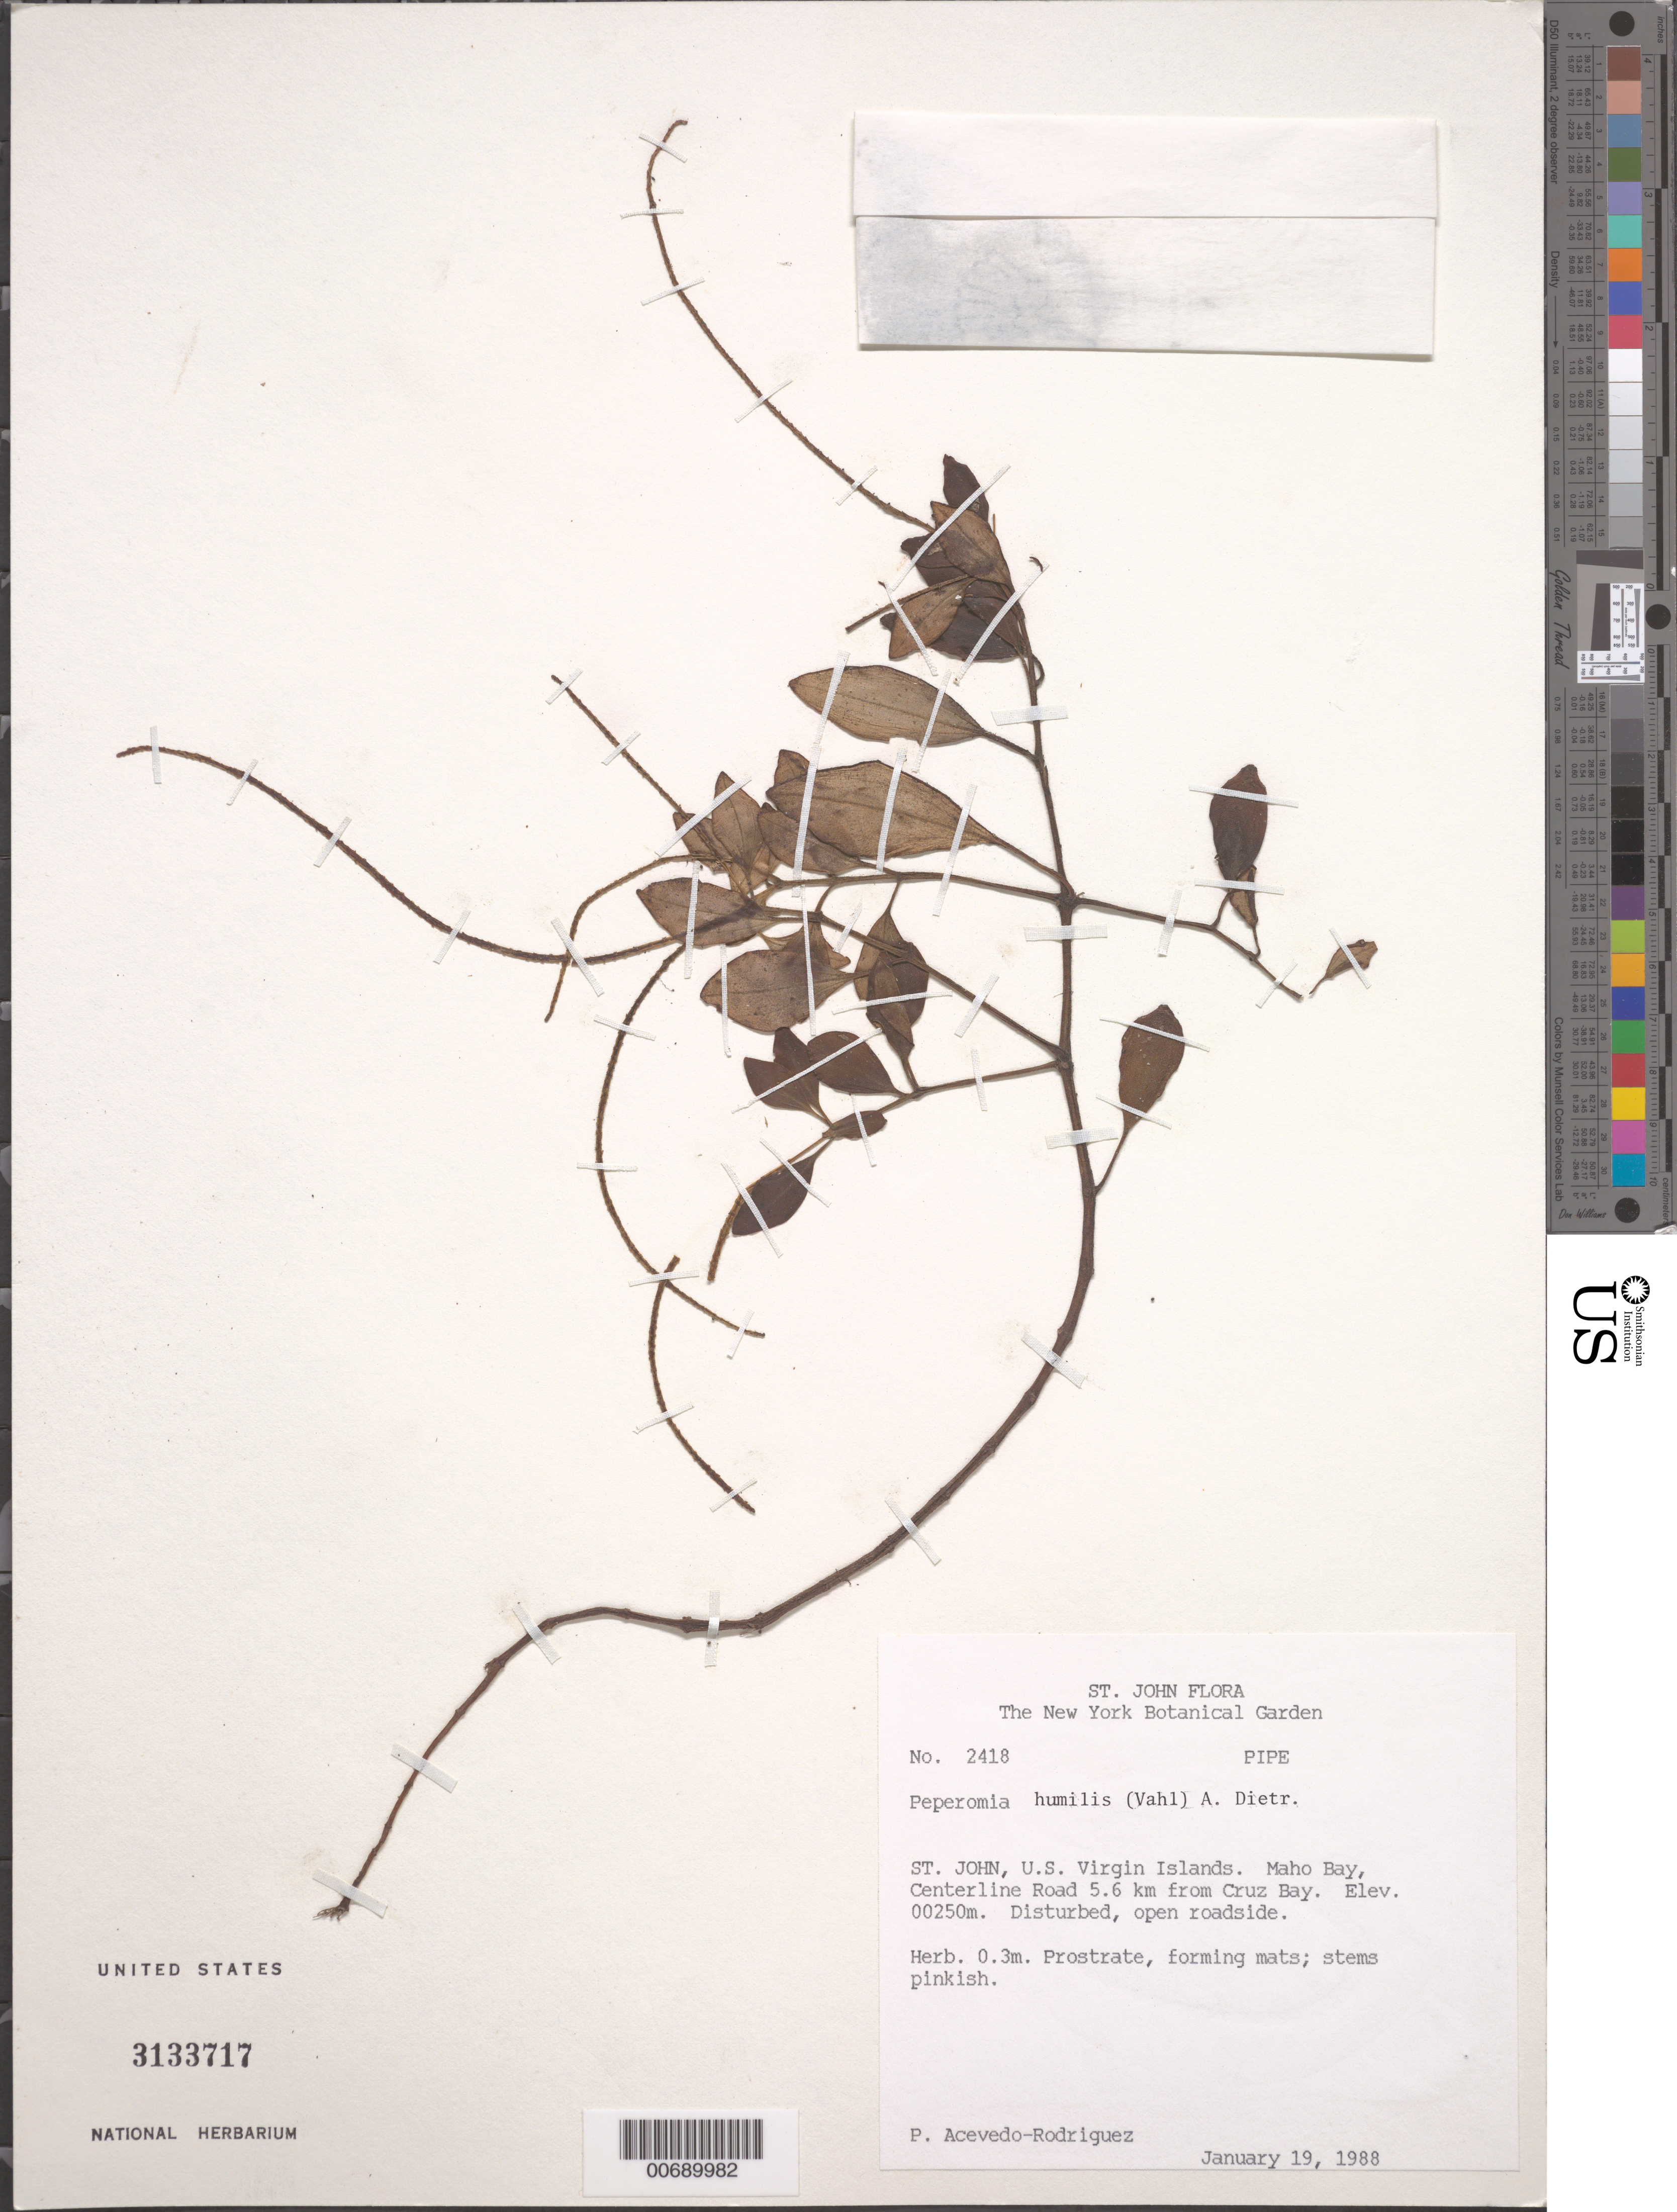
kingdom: Plantae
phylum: Tracheophyta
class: Magnoliopsida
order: Piperales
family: Piperaceae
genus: Peperomia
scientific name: Peperomia humilis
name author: (Vahl) A. Dietr.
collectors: P. Acevedo-Rodr.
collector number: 2418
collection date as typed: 19 Jan 1988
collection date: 1988-01-19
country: U.S. Virgin Islands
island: St. John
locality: Maho Bay Quarter; Center Line Road 5.6 km from Cruz Bay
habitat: Disturbed, open roadside.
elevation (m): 250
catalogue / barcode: US 3133717